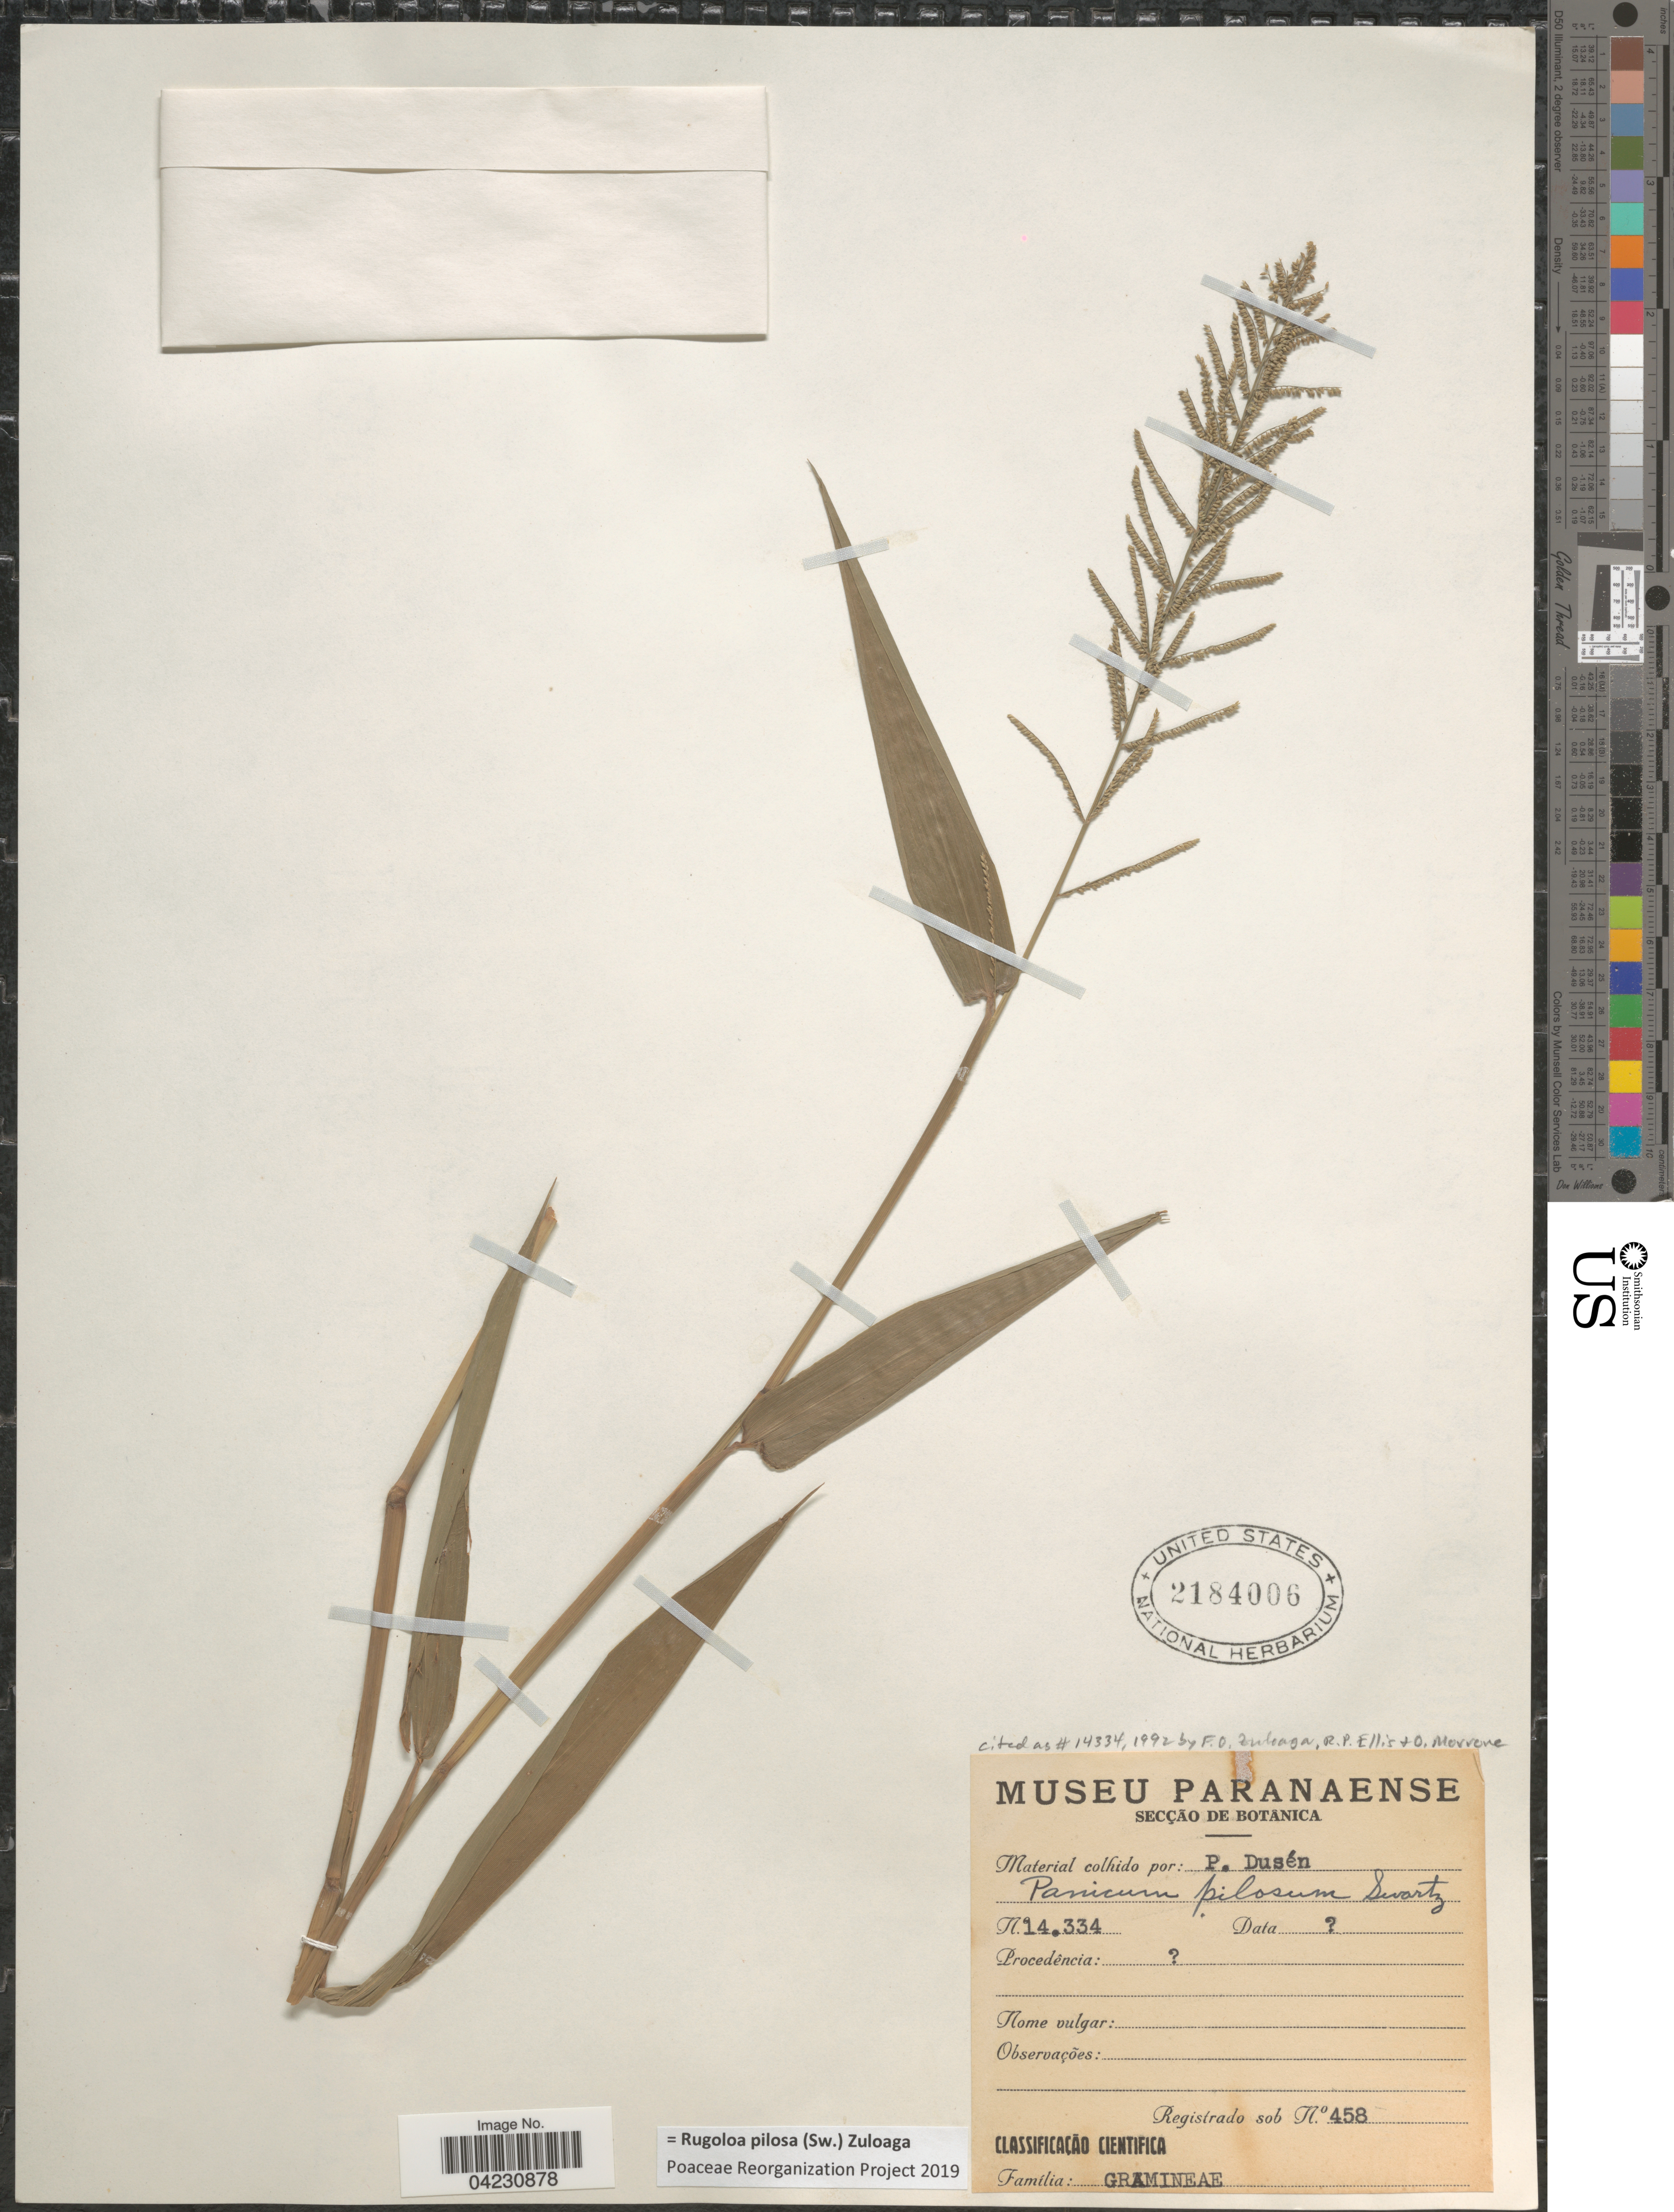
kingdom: Plantae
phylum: Tracheophyta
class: Liliopsida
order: Poales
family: Poaceae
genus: Rugoloa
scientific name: Rugoloa pilosa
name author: (Sw.) Zuloaga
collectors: P. Dusén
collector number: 14334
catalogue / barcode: US 2184006